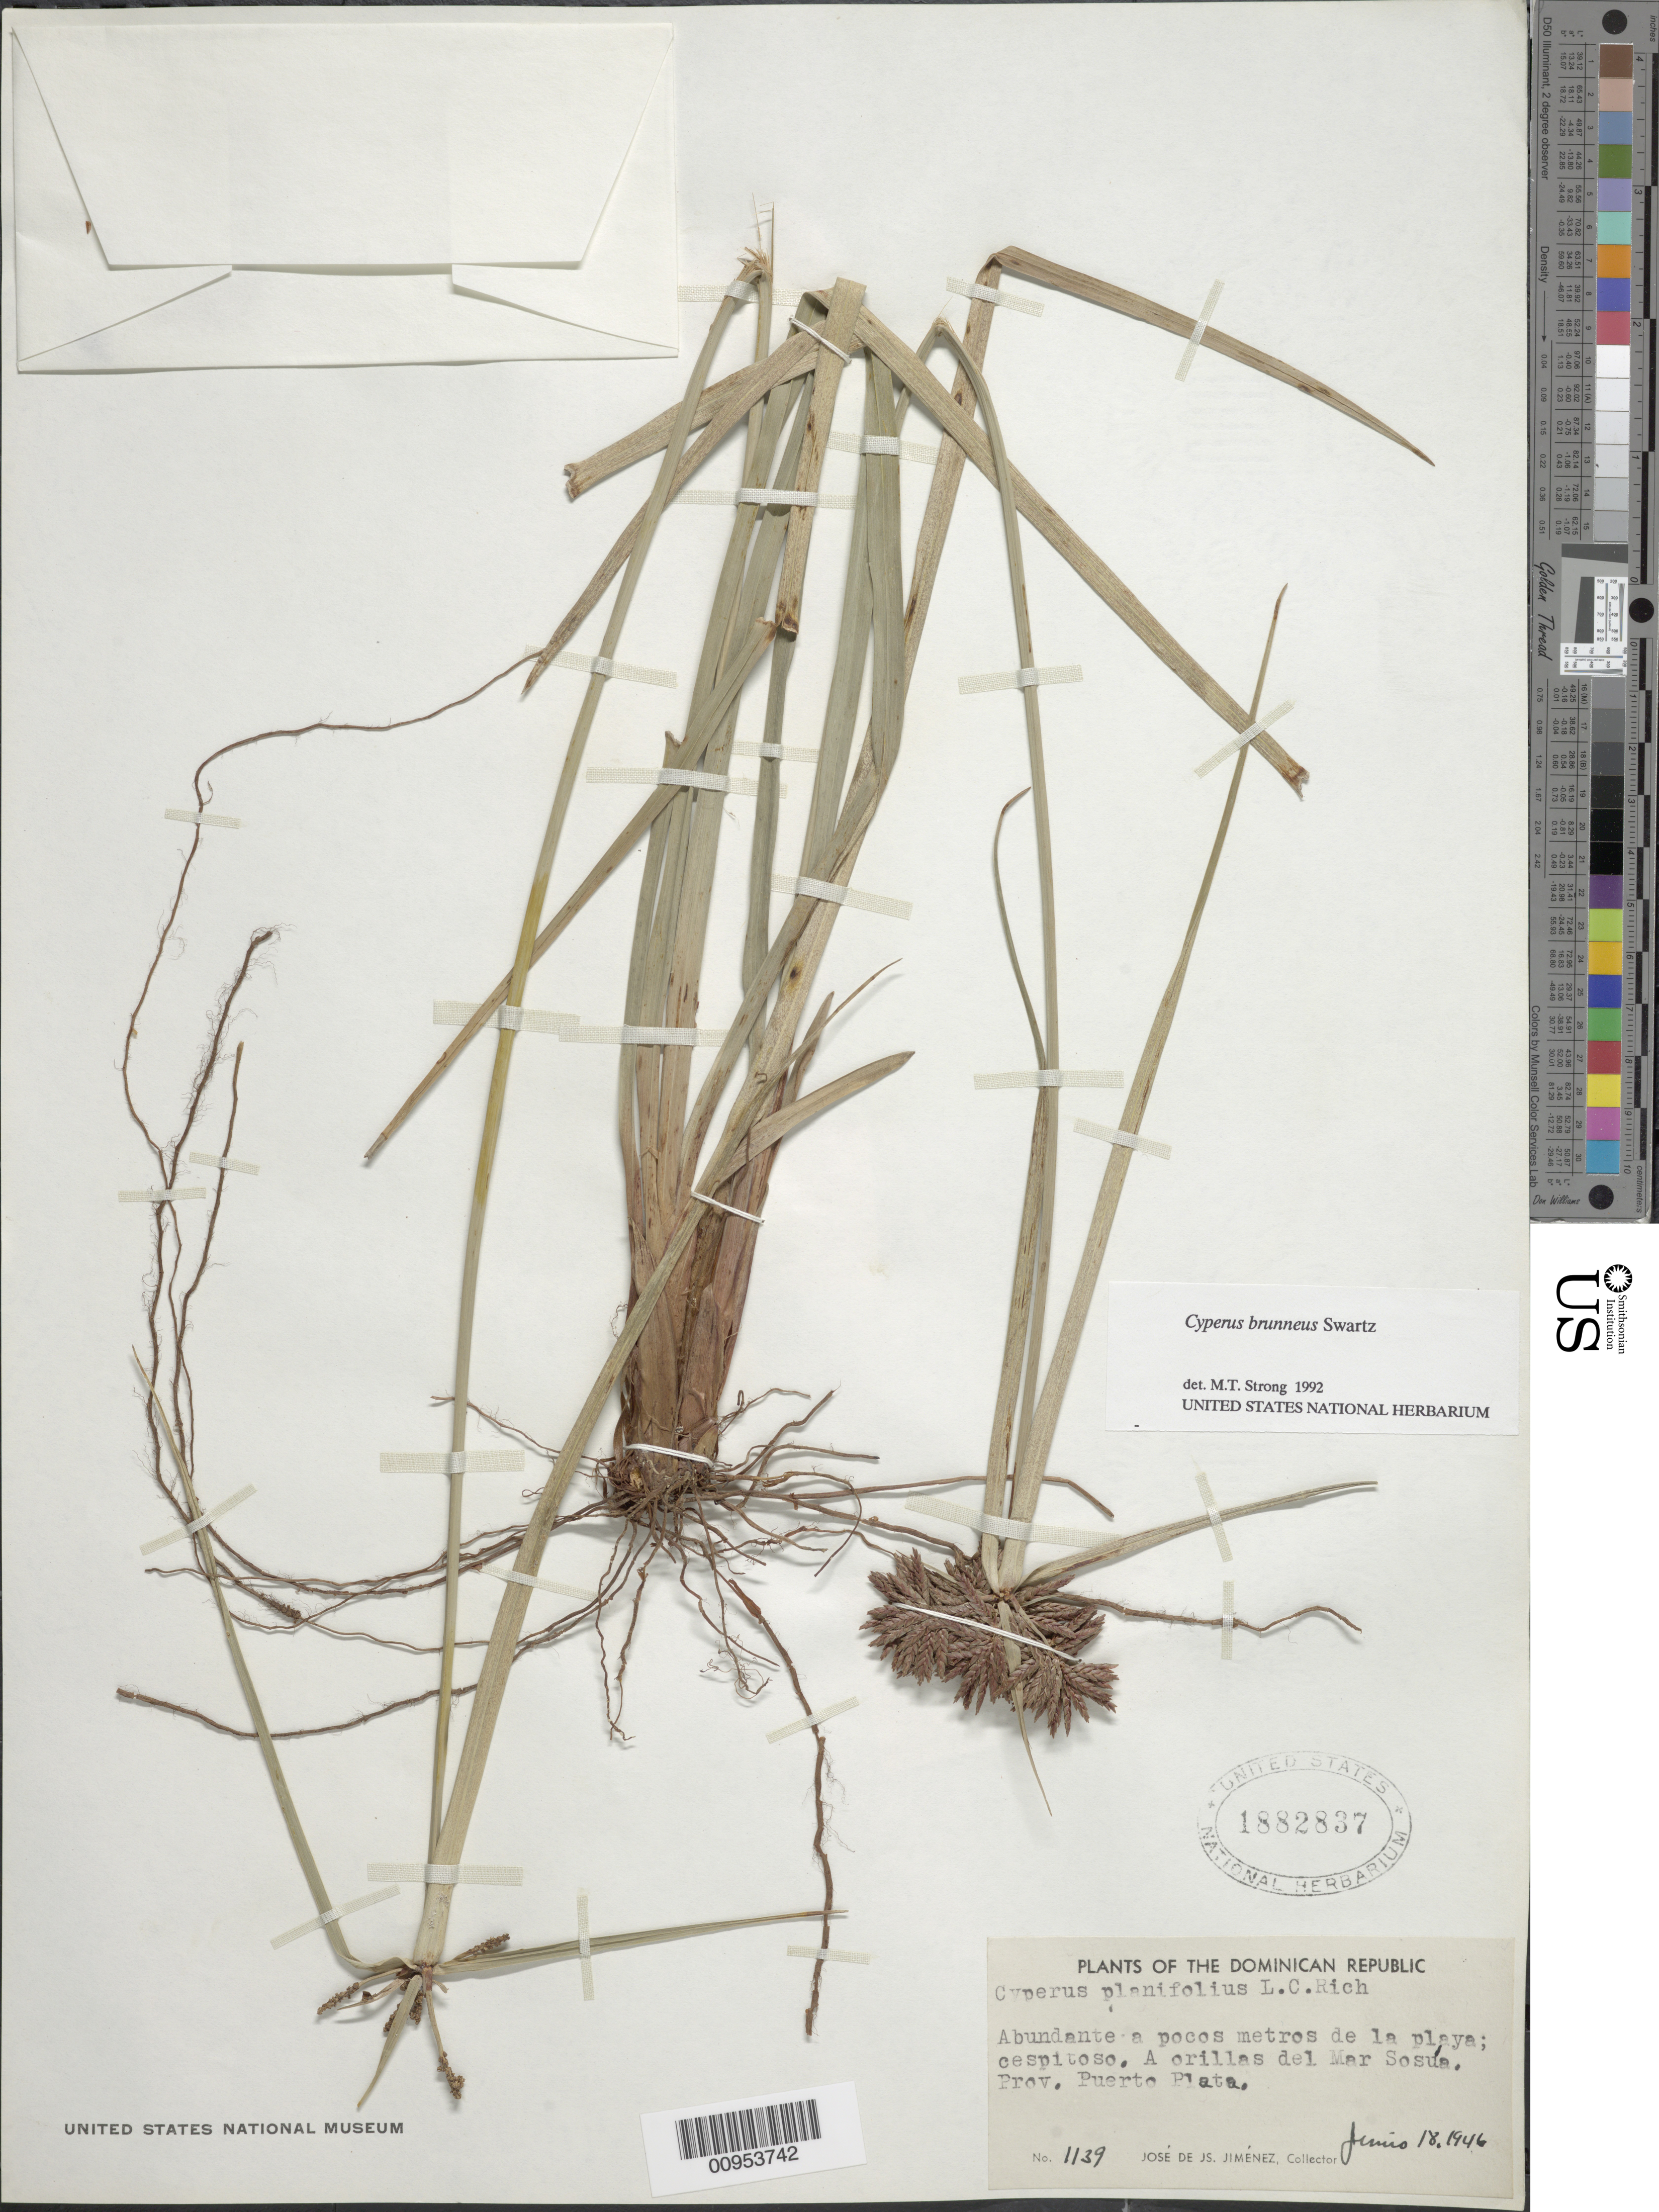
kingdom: Plantae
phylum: Tracheophyta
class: Liliopsida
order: Poales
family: Cyperaceae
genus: Cyperus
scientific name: Cyperus brunneus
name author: Sw.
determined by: Strong, M. T., (US), Smithsonian Institution - National Museum of Natural History (UNITED STATES)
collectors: J. J. Jiménez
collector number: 1139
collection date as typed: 18 Jun 1946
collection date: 1946-06-18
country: Dominican Republic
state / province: Puerto Plata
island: Hispaniola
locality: A orillas del Mar Sosúa, a pocas metros de la playa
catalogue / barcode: US 1882837